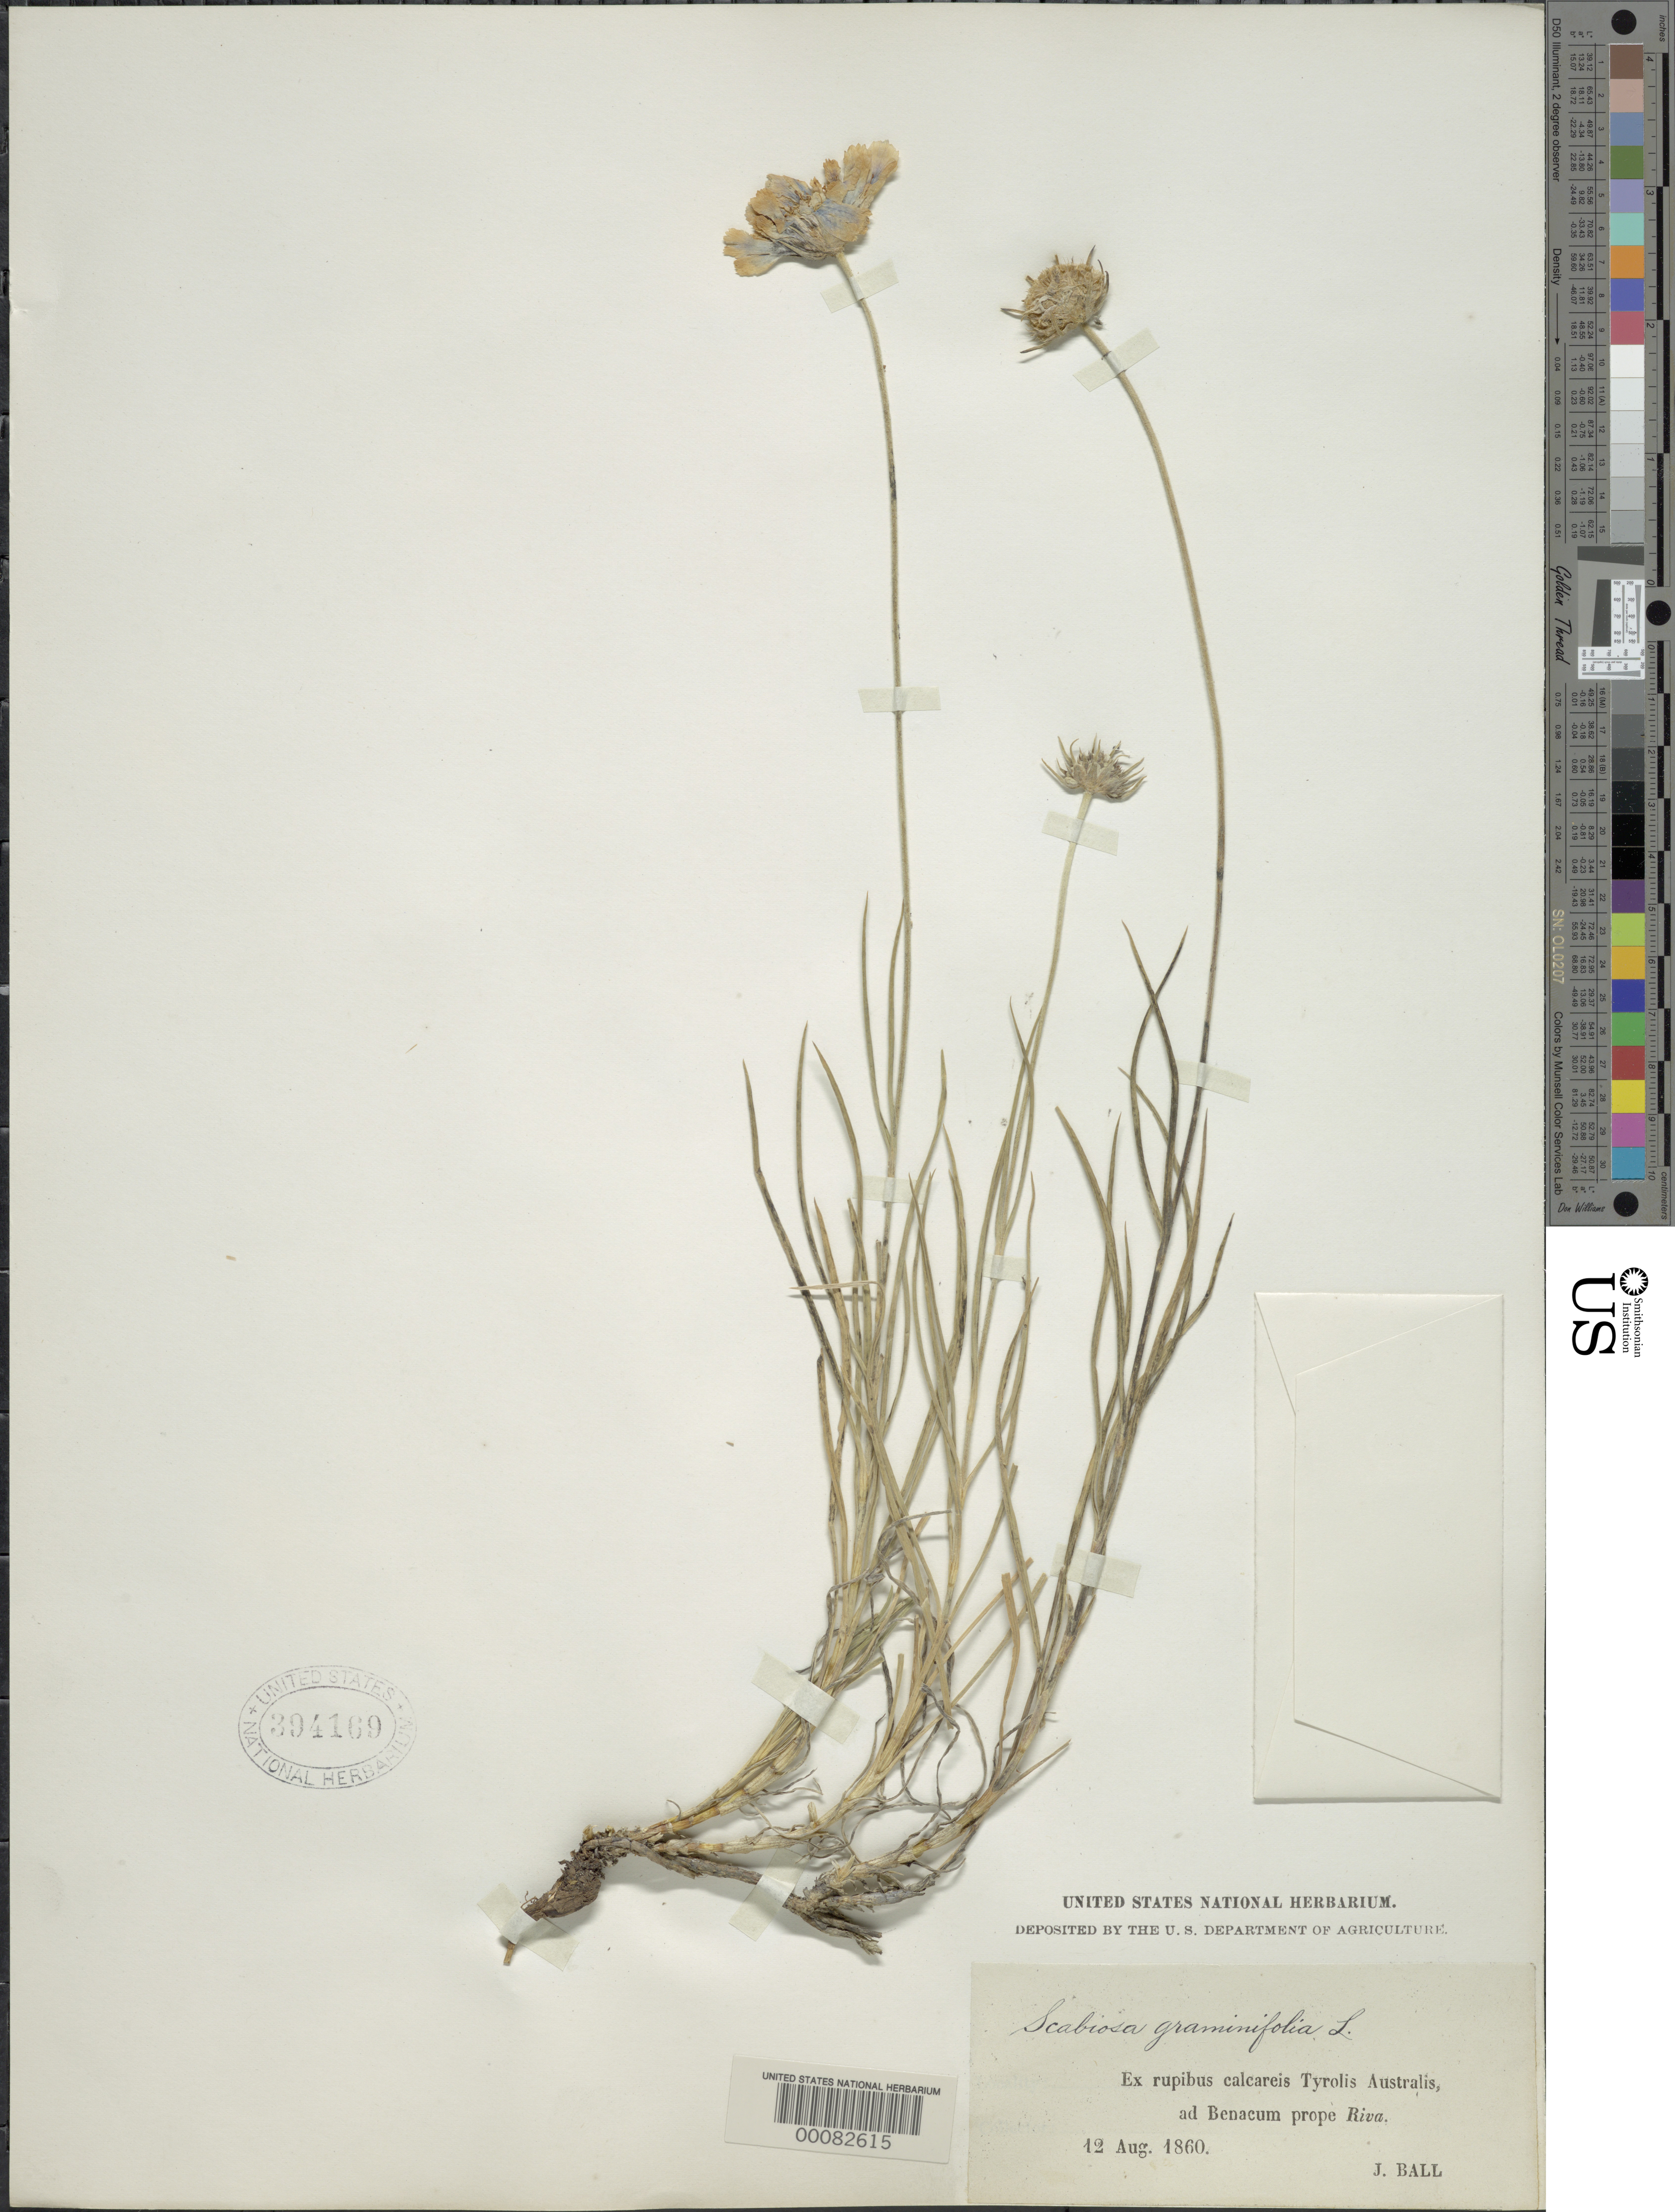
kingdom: Plantae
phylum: Tracheophyta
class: Magnoliopsida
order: Dipsacales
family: Caprifoliaceae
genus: Scabiosa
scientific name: Scabiosa graminifolia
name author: L.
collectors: J. Ball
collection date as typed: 12 Aug 1860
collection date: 1860-08-12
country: Italy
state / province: Trentino-Alto Adige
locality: Benacum near Riva. [Country previously recorded as Austria.]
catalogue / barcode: US 394169